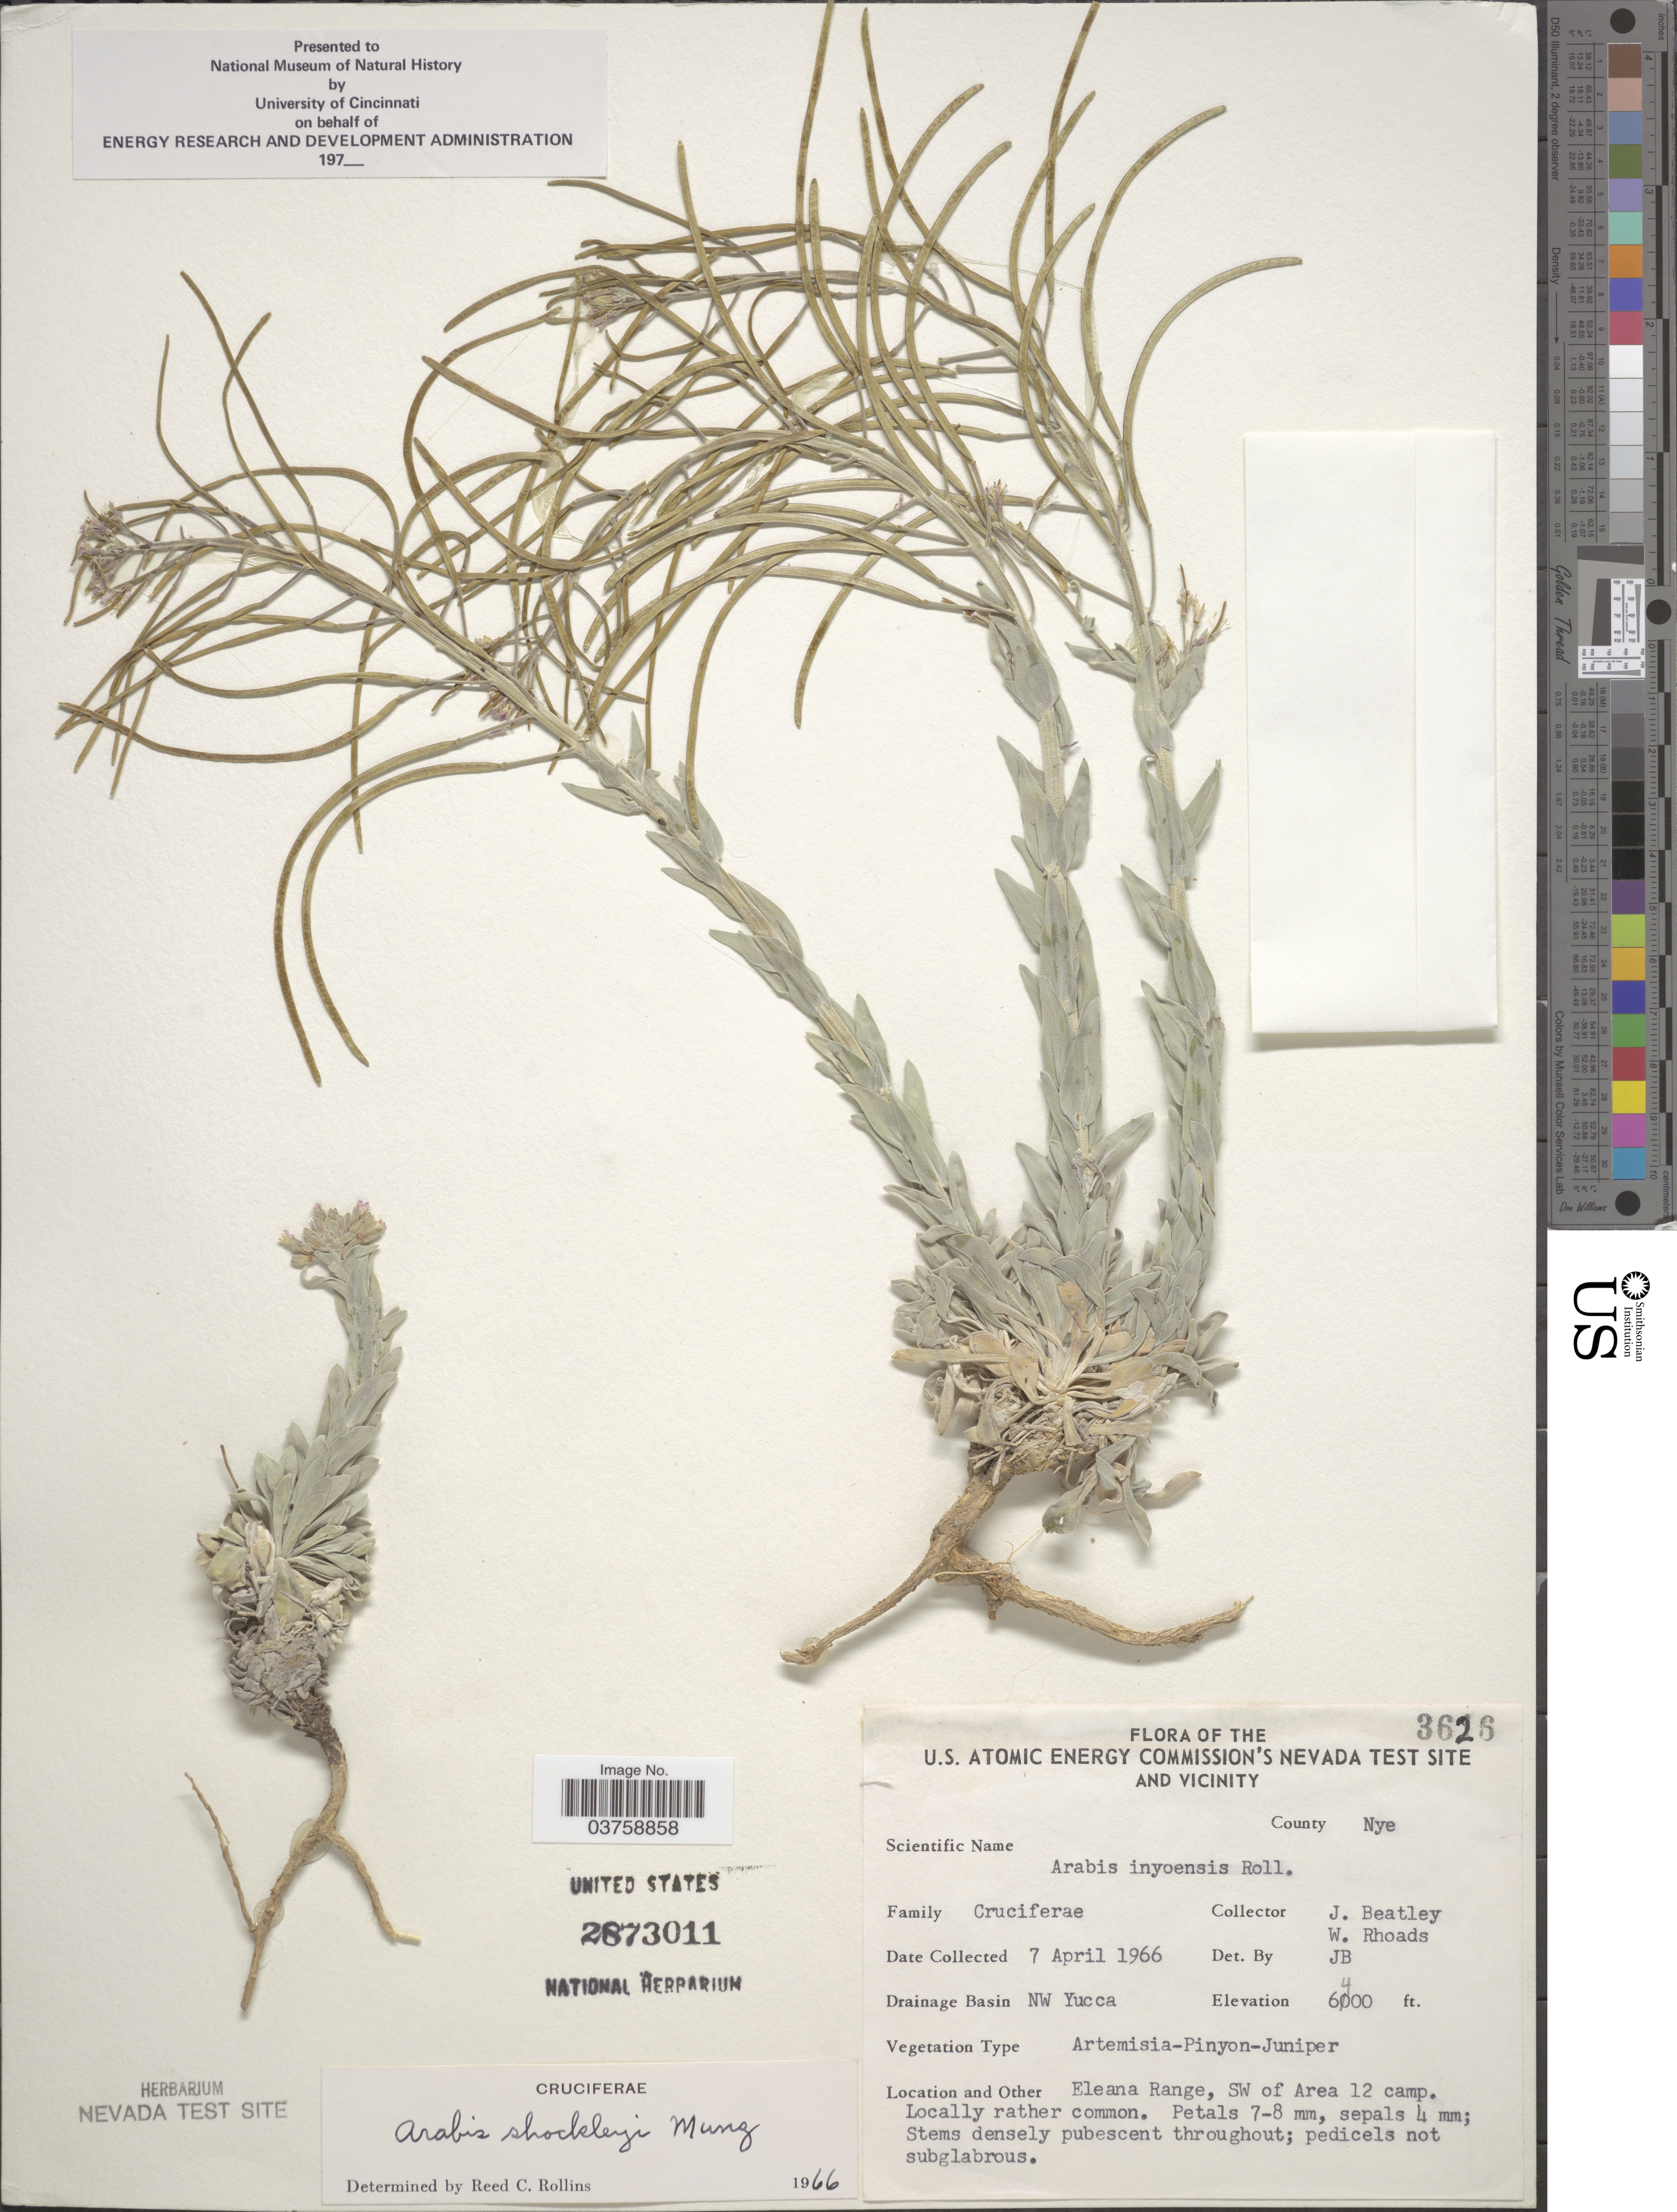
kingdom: Plantae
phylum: Tracheophyta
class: Magnoliopsida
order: Brassicales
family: Brassicaceae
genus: Arabis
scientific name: Arabis shockleyi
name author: Munz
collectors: J. C. Beatley & W. Rhoads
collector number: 3626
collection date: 1966-04-07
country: United States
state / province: Nevada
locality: The U.S. Atomic Energy Commission's Nevada Test Site and Vicinity. Drainage Basin NW Yucca. Eleana Range, SW of Area 12 camp.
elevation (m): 1951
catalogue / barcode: US 2873011